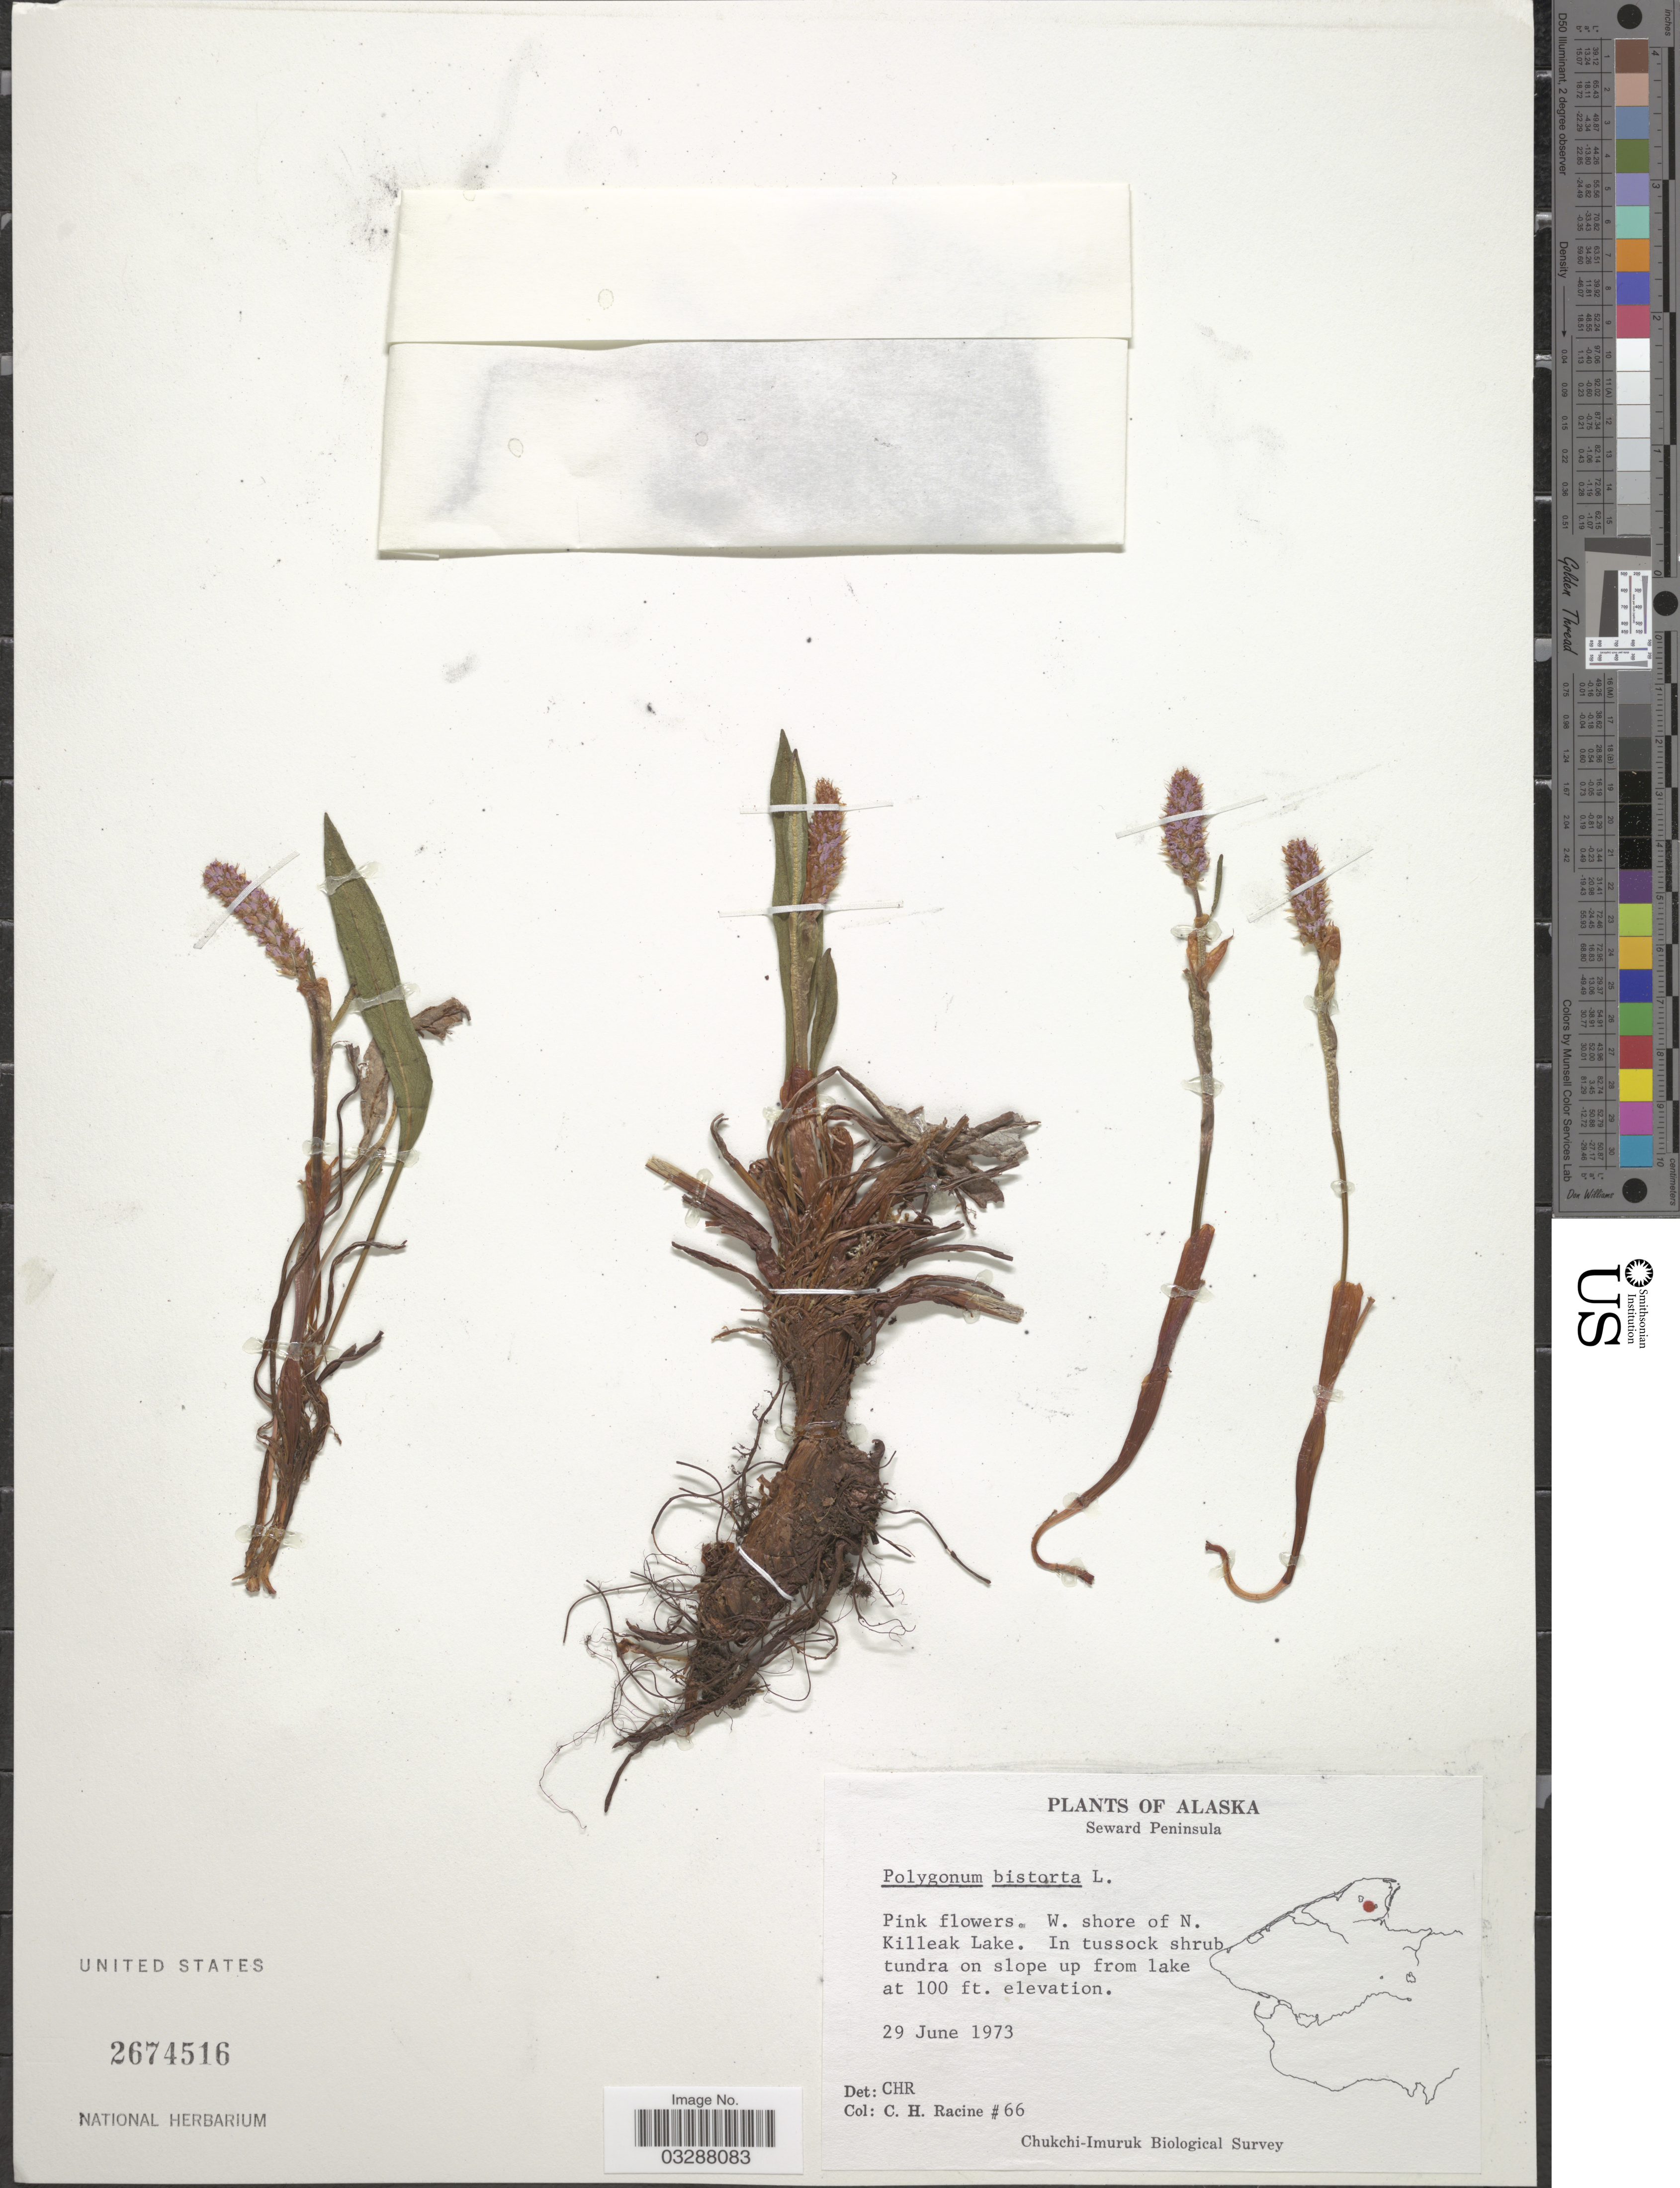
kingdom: Plantae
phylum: Tracheophyta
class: Magnoliopsida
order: Caryophyllales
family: Polygonaceae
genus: Bistorta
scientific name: Bistorta plumosa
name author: (Small) Greene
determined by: Strong, Mark T., (BOT), Smithsonian Institution - National Museum of Natural History (UNITED STATES)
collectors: C. Racine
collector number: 66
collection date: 1973-06-29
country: United States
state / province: Alaska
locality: Seward Peninsula. W. shore of N. Killeak Lake.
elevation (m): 30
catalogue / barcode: US 2674516